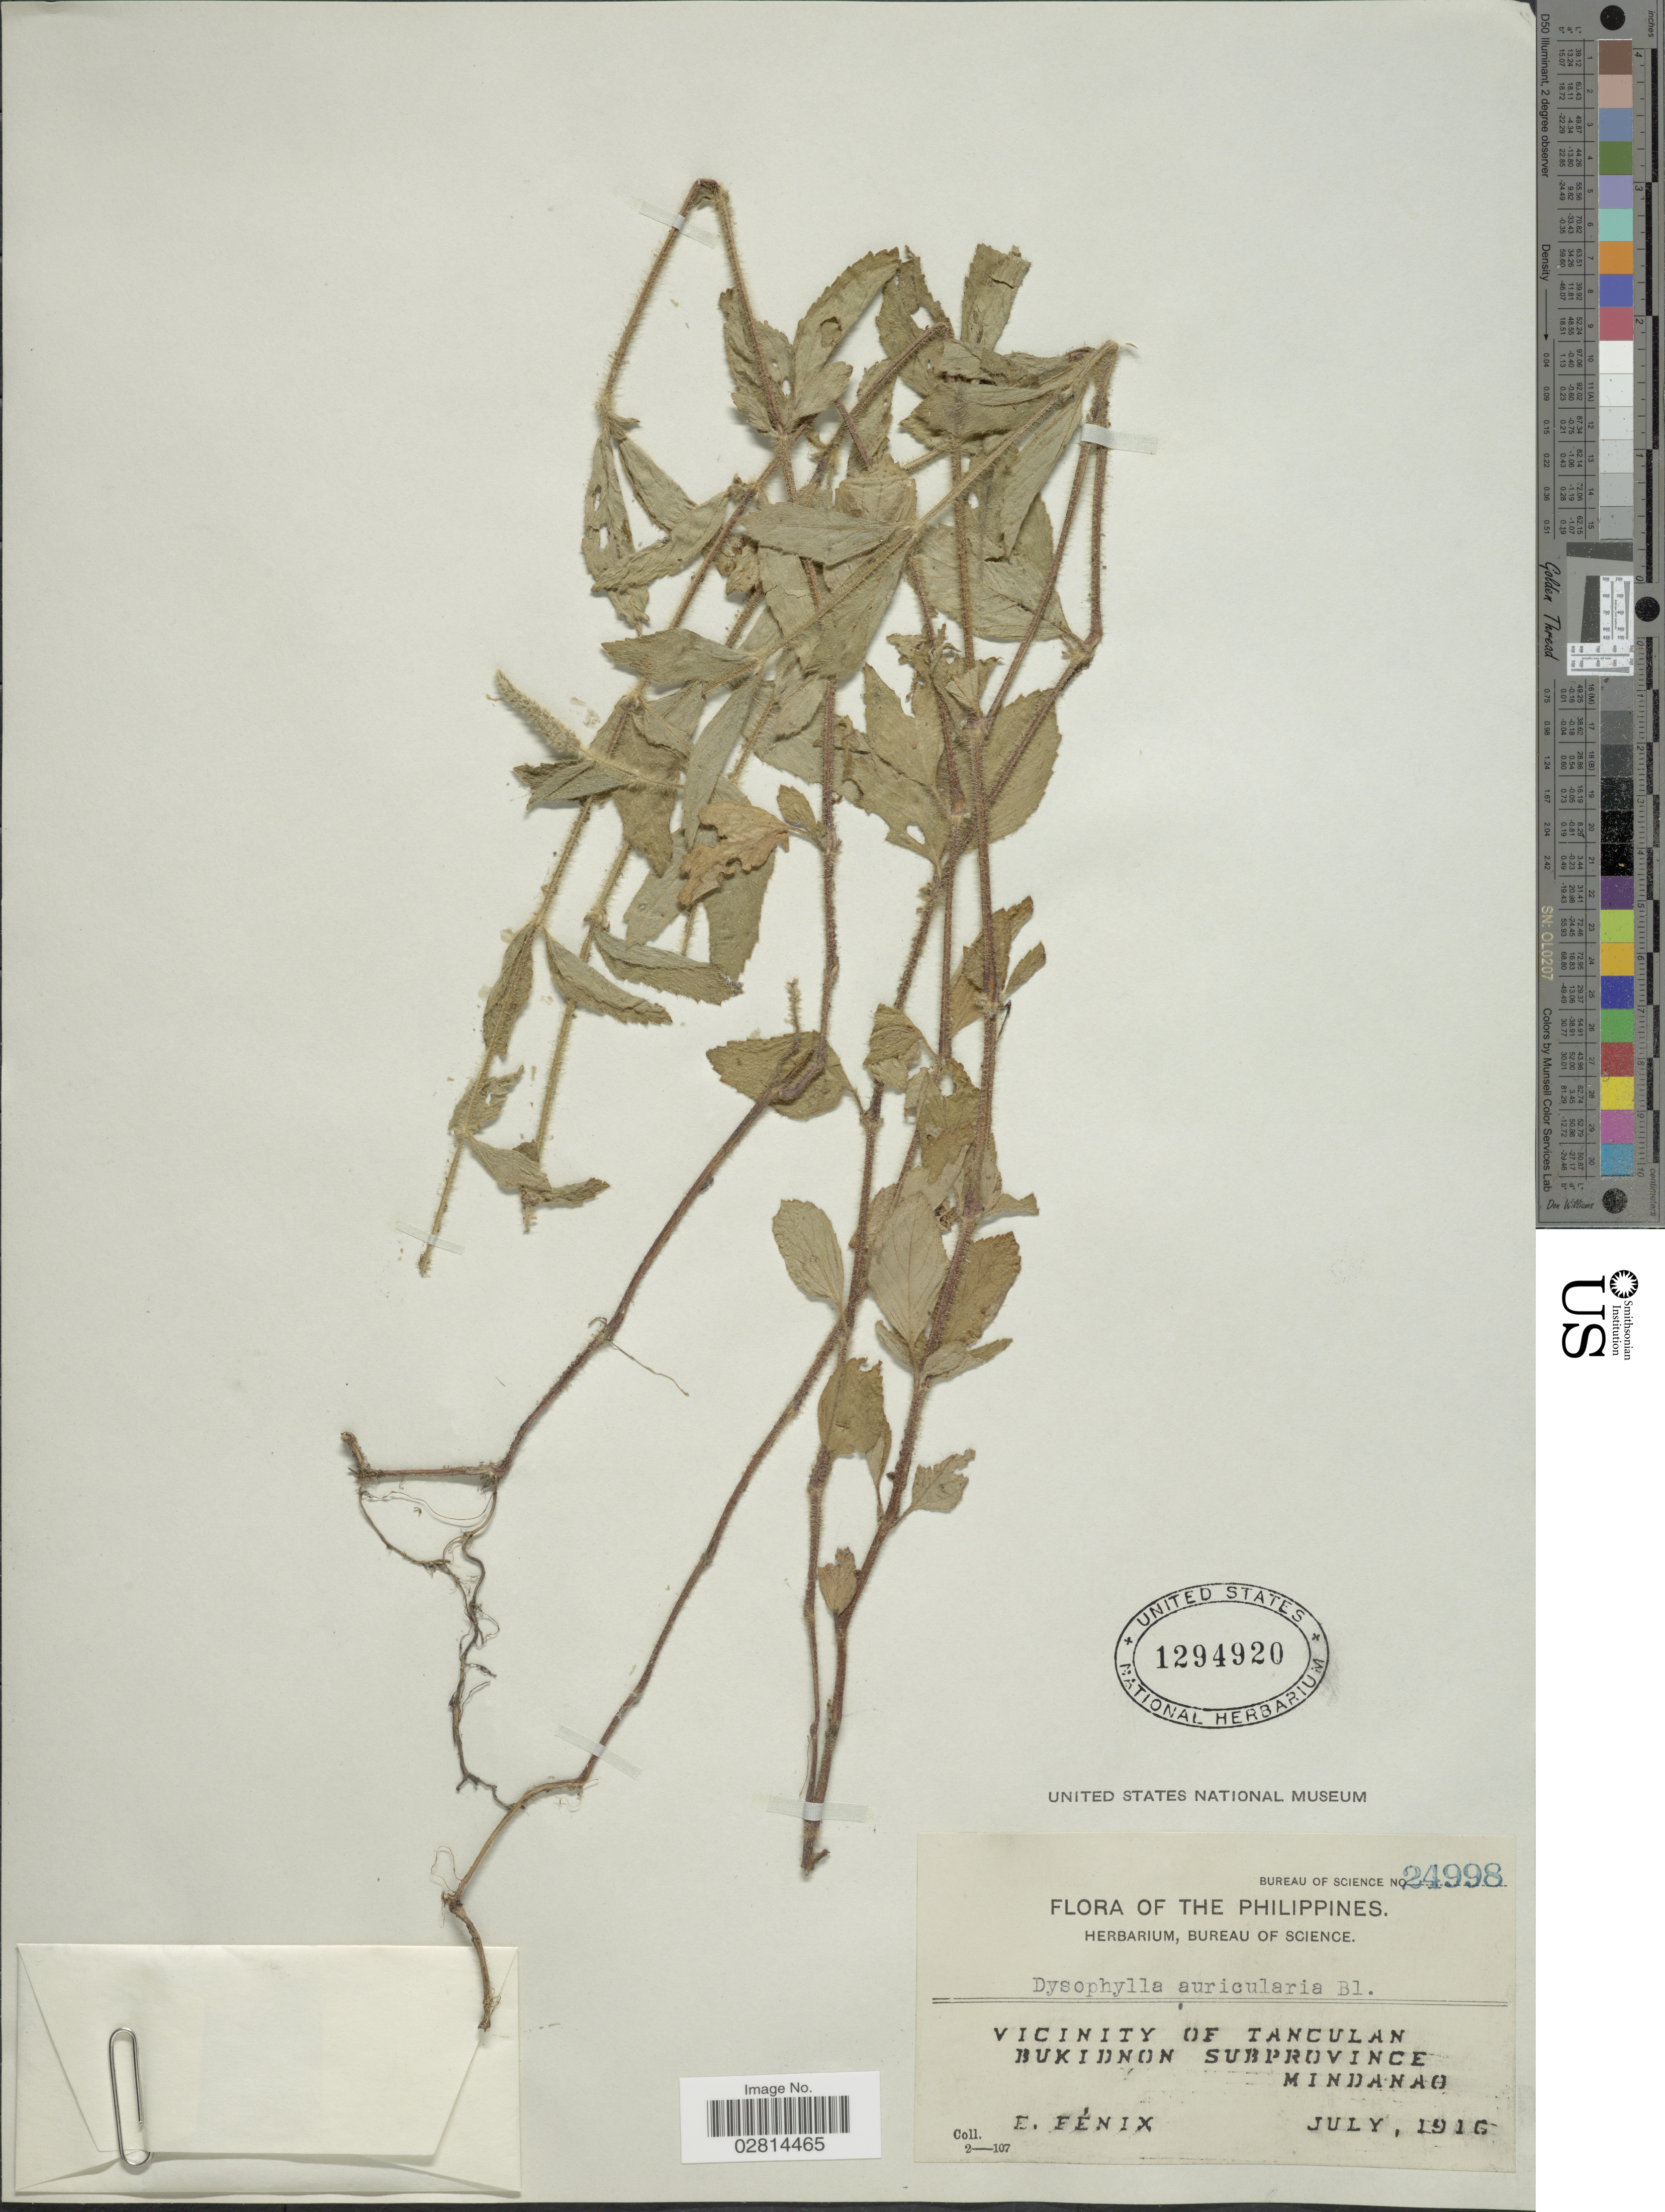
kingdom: Plantae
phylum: Tracheophyta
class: Magnoliopsida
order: Lamiales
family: Lamiaceae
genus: Pogostemon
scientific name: Pogostemon auricularius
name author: (L.) Hassk.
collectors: E. Fénix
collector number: Bureau of Science 24998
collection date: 1916-07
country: Philippines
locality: Vicinity of Tanculan. Bukidnon Subprovince. Mindanao.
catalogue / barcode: US 1294920